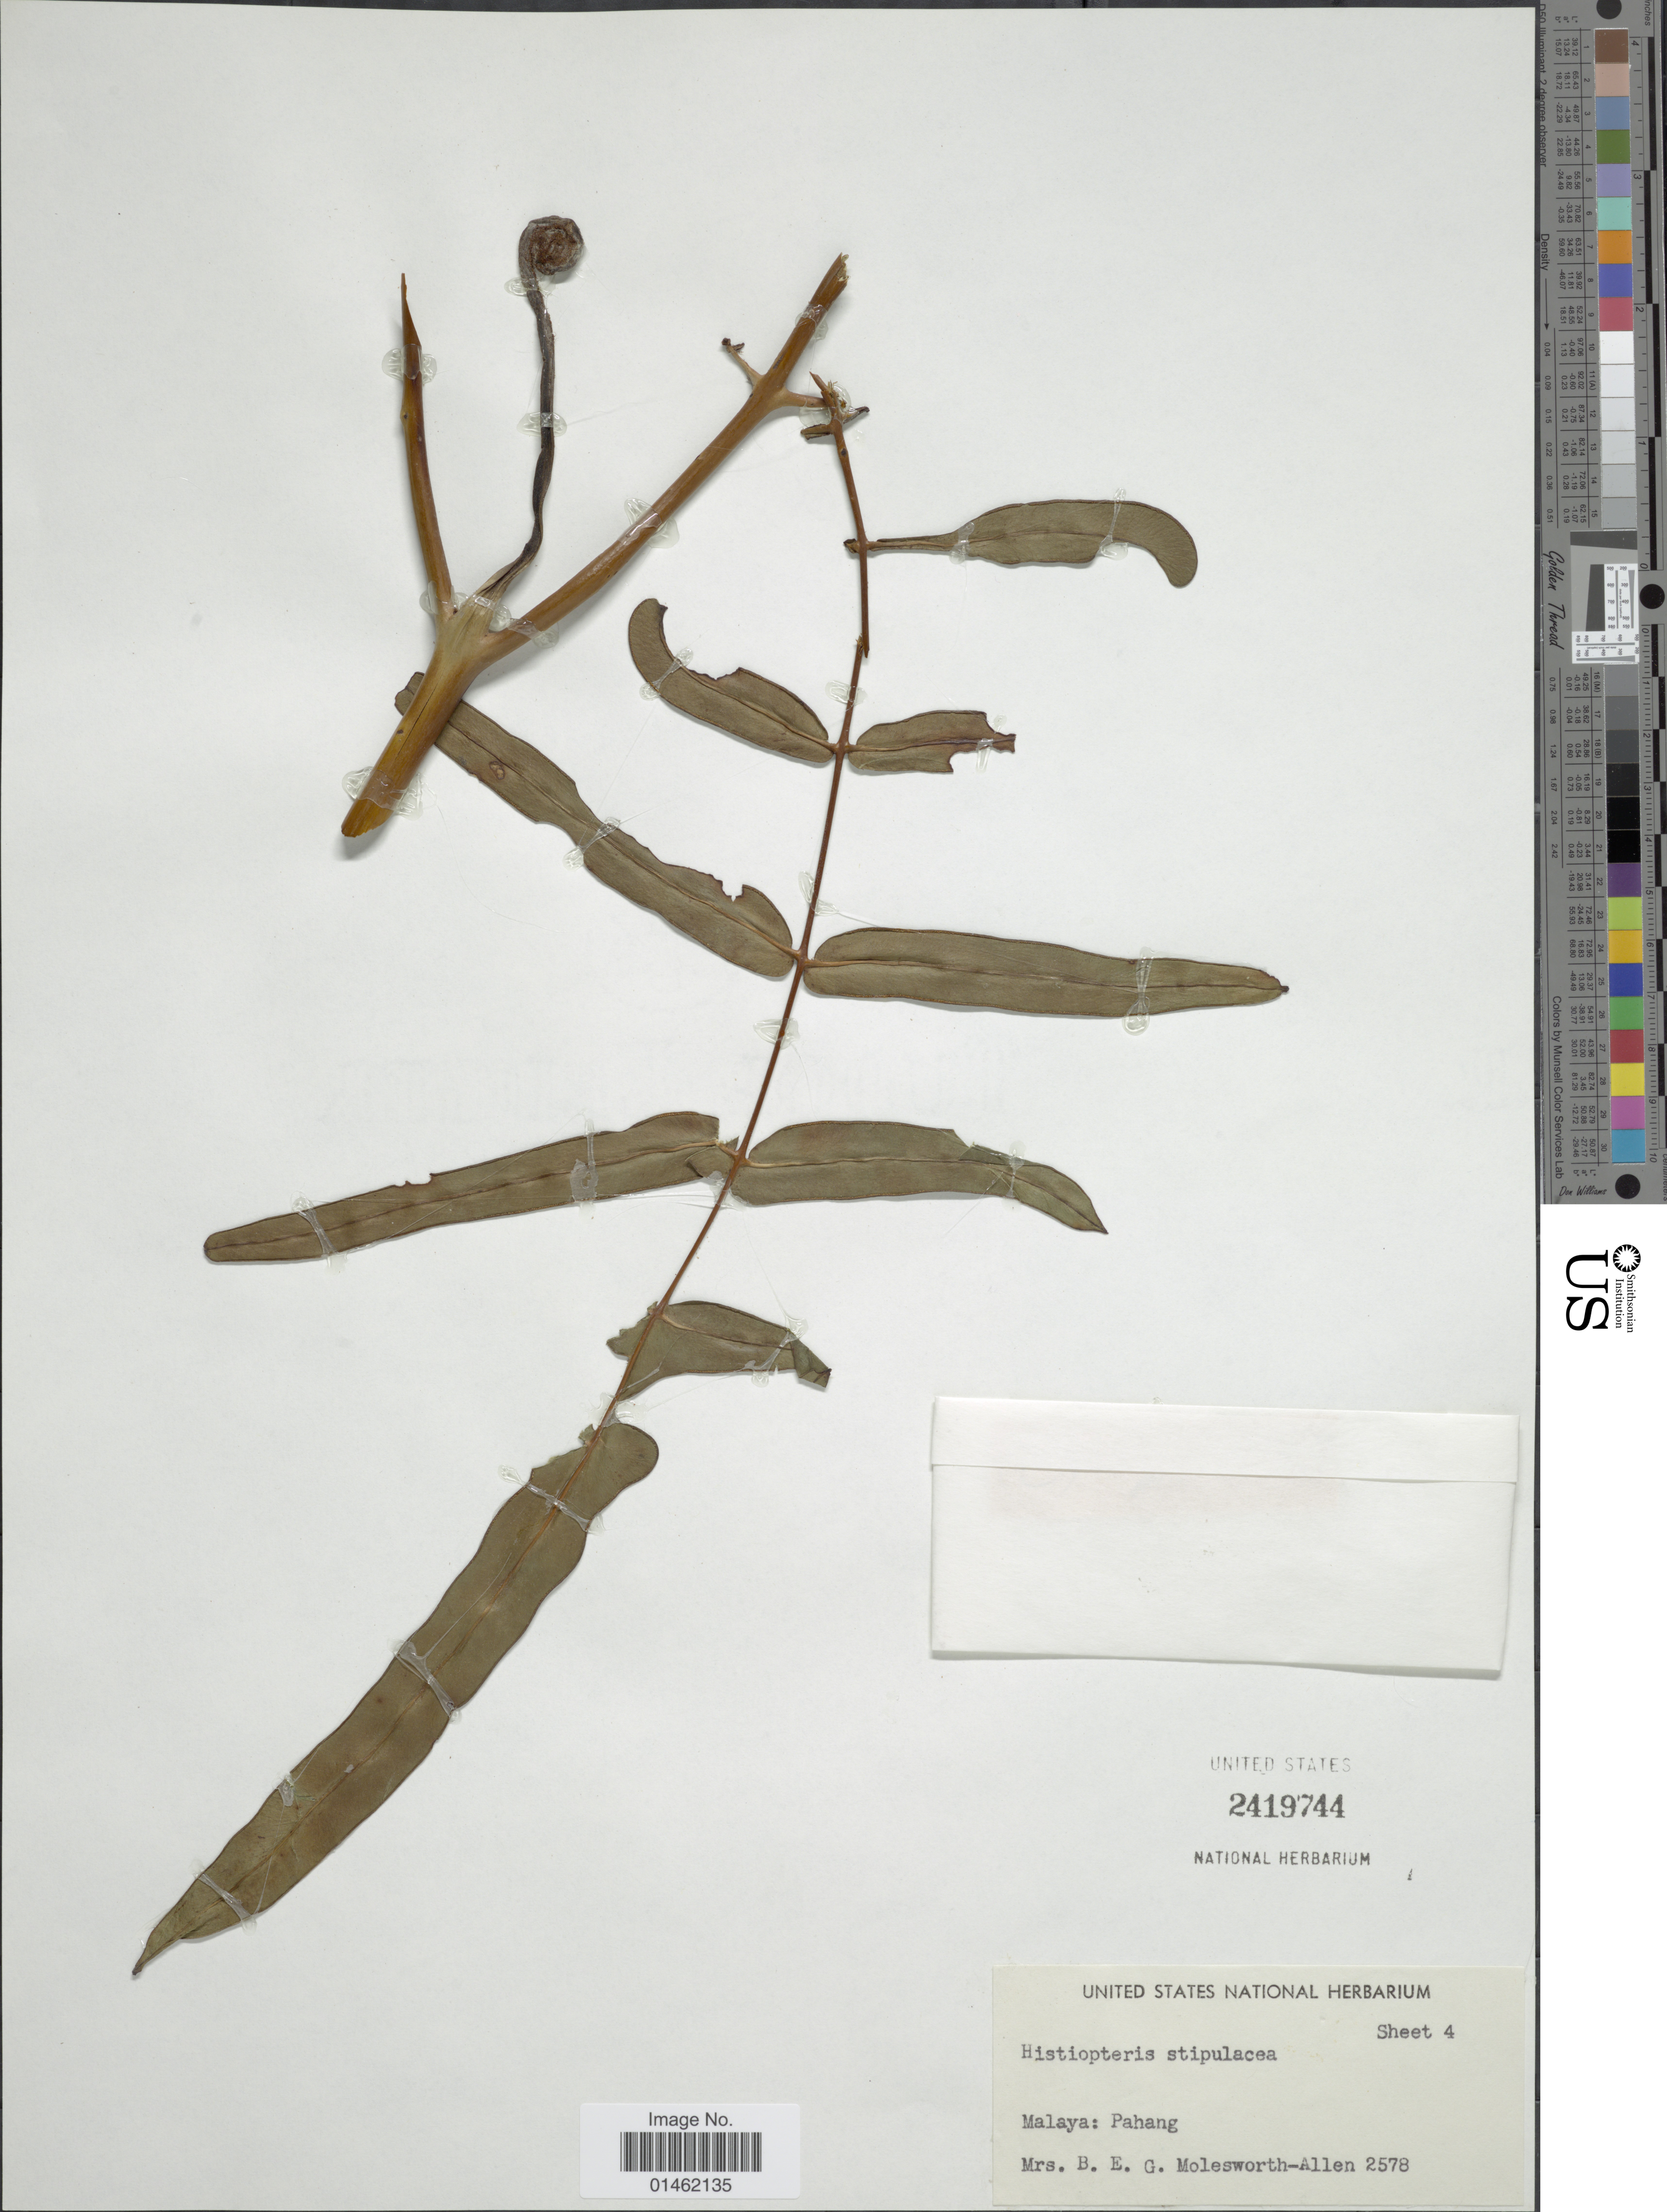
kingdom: Plantae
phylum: Tracheophyta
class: Polypodiopsida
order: Polypodiales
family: Dennstaedtiaceae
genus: Histiopteris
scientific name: Histiopteris stipulacea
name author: (Hook.) Copel.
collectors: Mrs. B. E. G. Molesworth-Allen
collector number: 2578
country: Malaysia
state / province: Pahang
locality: Malaya Pahang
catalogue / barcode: US 2419744